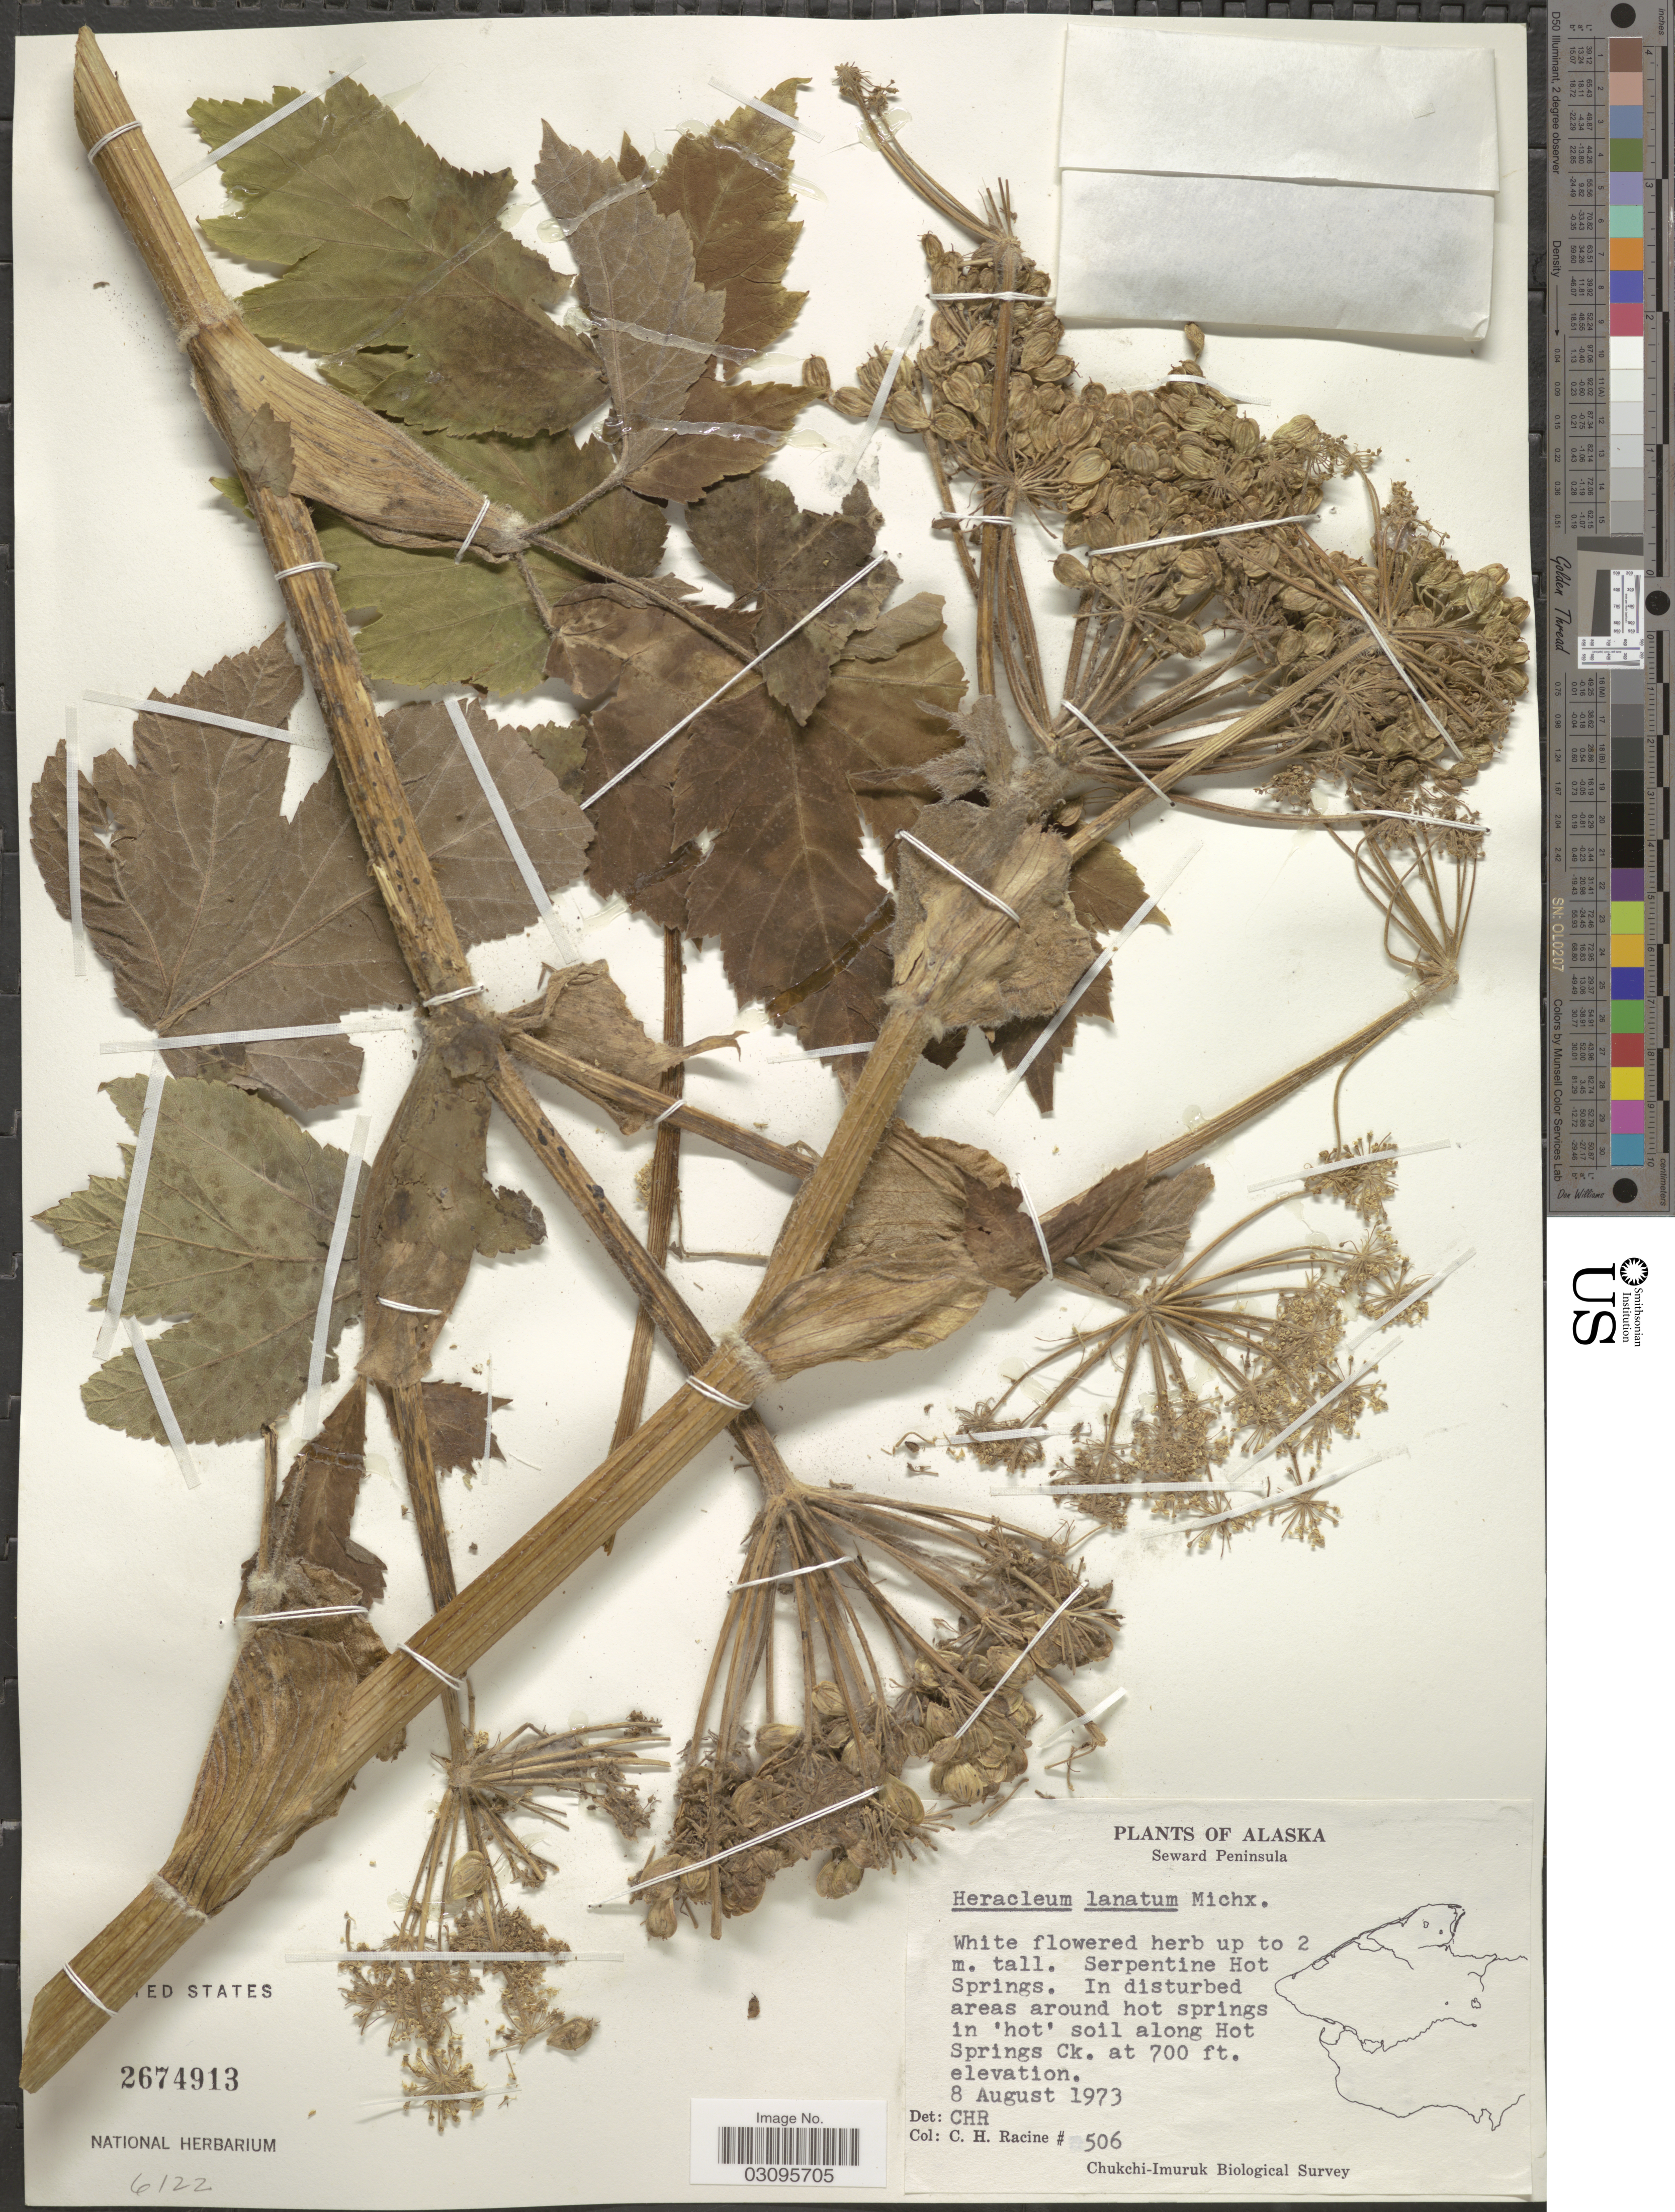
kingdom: Plantae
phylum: Tracheophyta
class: Magnoliopsida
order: Apiales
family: Apiaceae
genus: Heracleum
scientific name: Heracleum lanatum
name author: Michx.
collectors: C. Racine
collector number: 506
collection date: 1973-08-08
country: United States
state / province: Alaska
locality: Seward Peninsula. Serpentine Hot Springs. Along Hot Springs Ck.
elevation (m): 213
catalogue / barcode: US 2674913